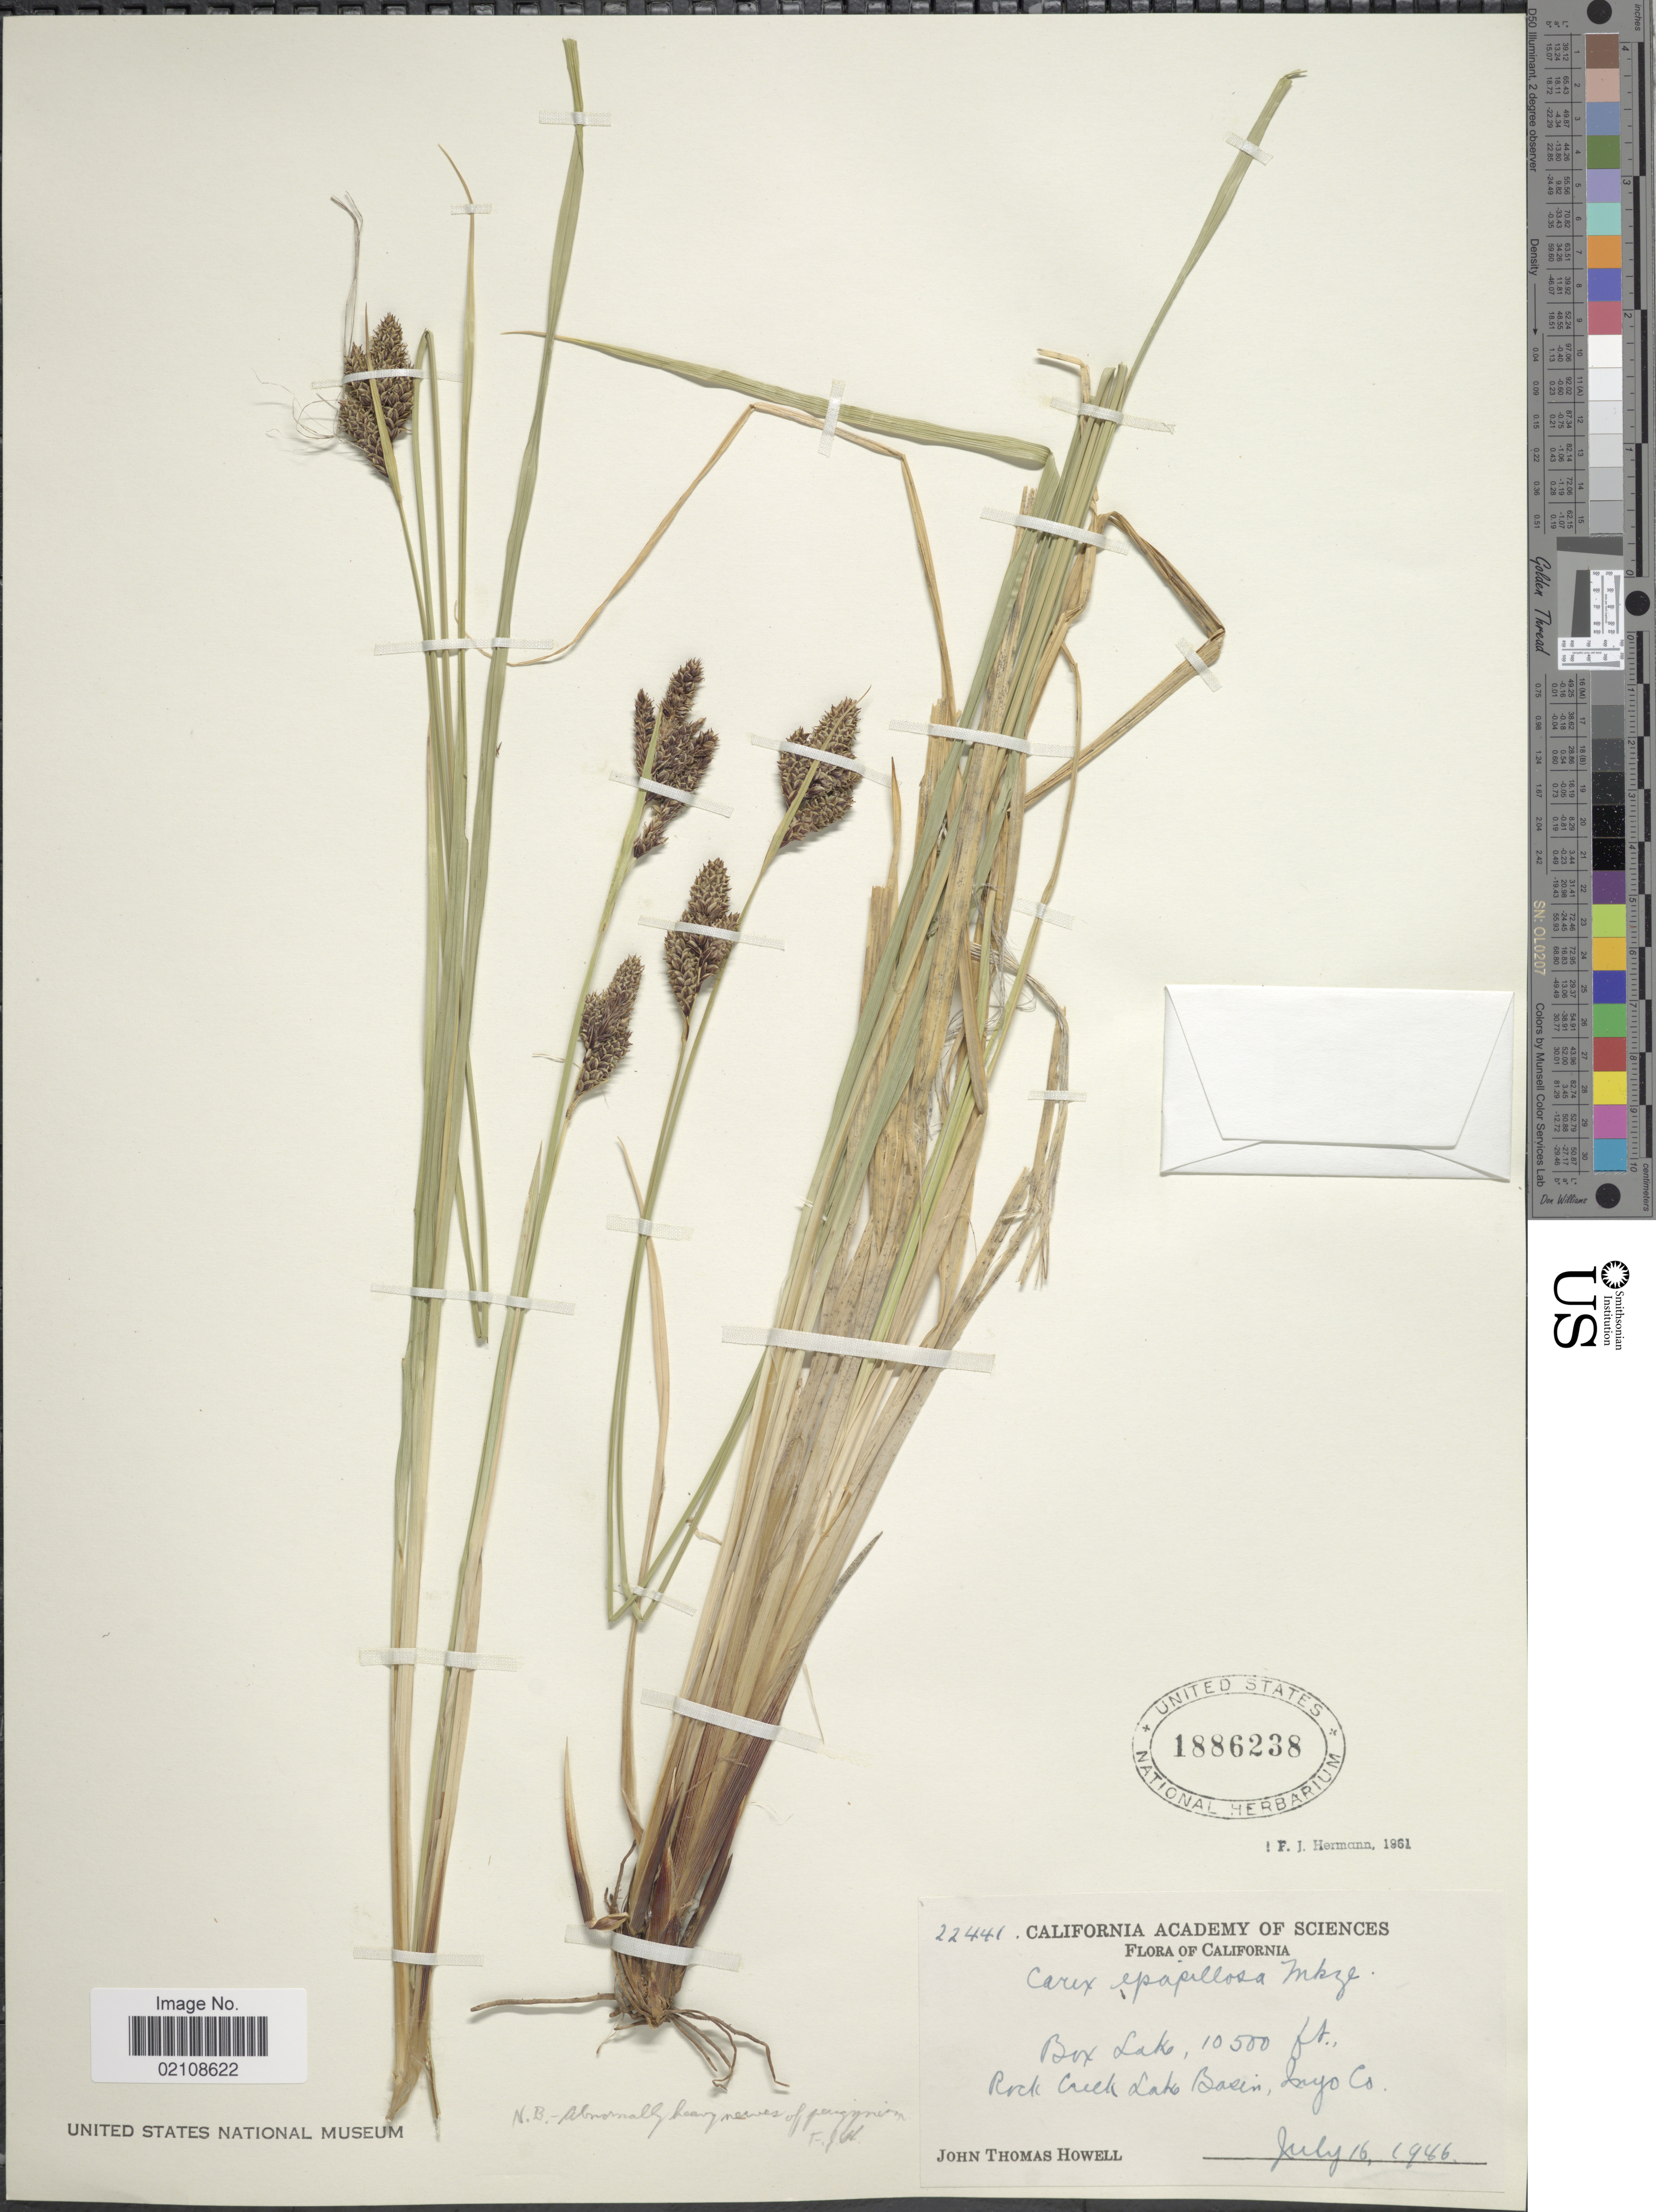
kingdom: Plantae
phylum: Tracheophyta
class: Liliopsida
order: Poales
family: Cyperaceae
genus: Carex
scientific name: Carex epapillosa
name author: Mack.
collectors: J. T. Howell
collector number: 22441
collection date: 1986-07-16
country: United States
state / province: California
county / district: Inyo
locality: Box Lake, Rock Creek Lake Basin, Inyo Co.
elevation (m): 3200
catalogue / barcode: US 1886238